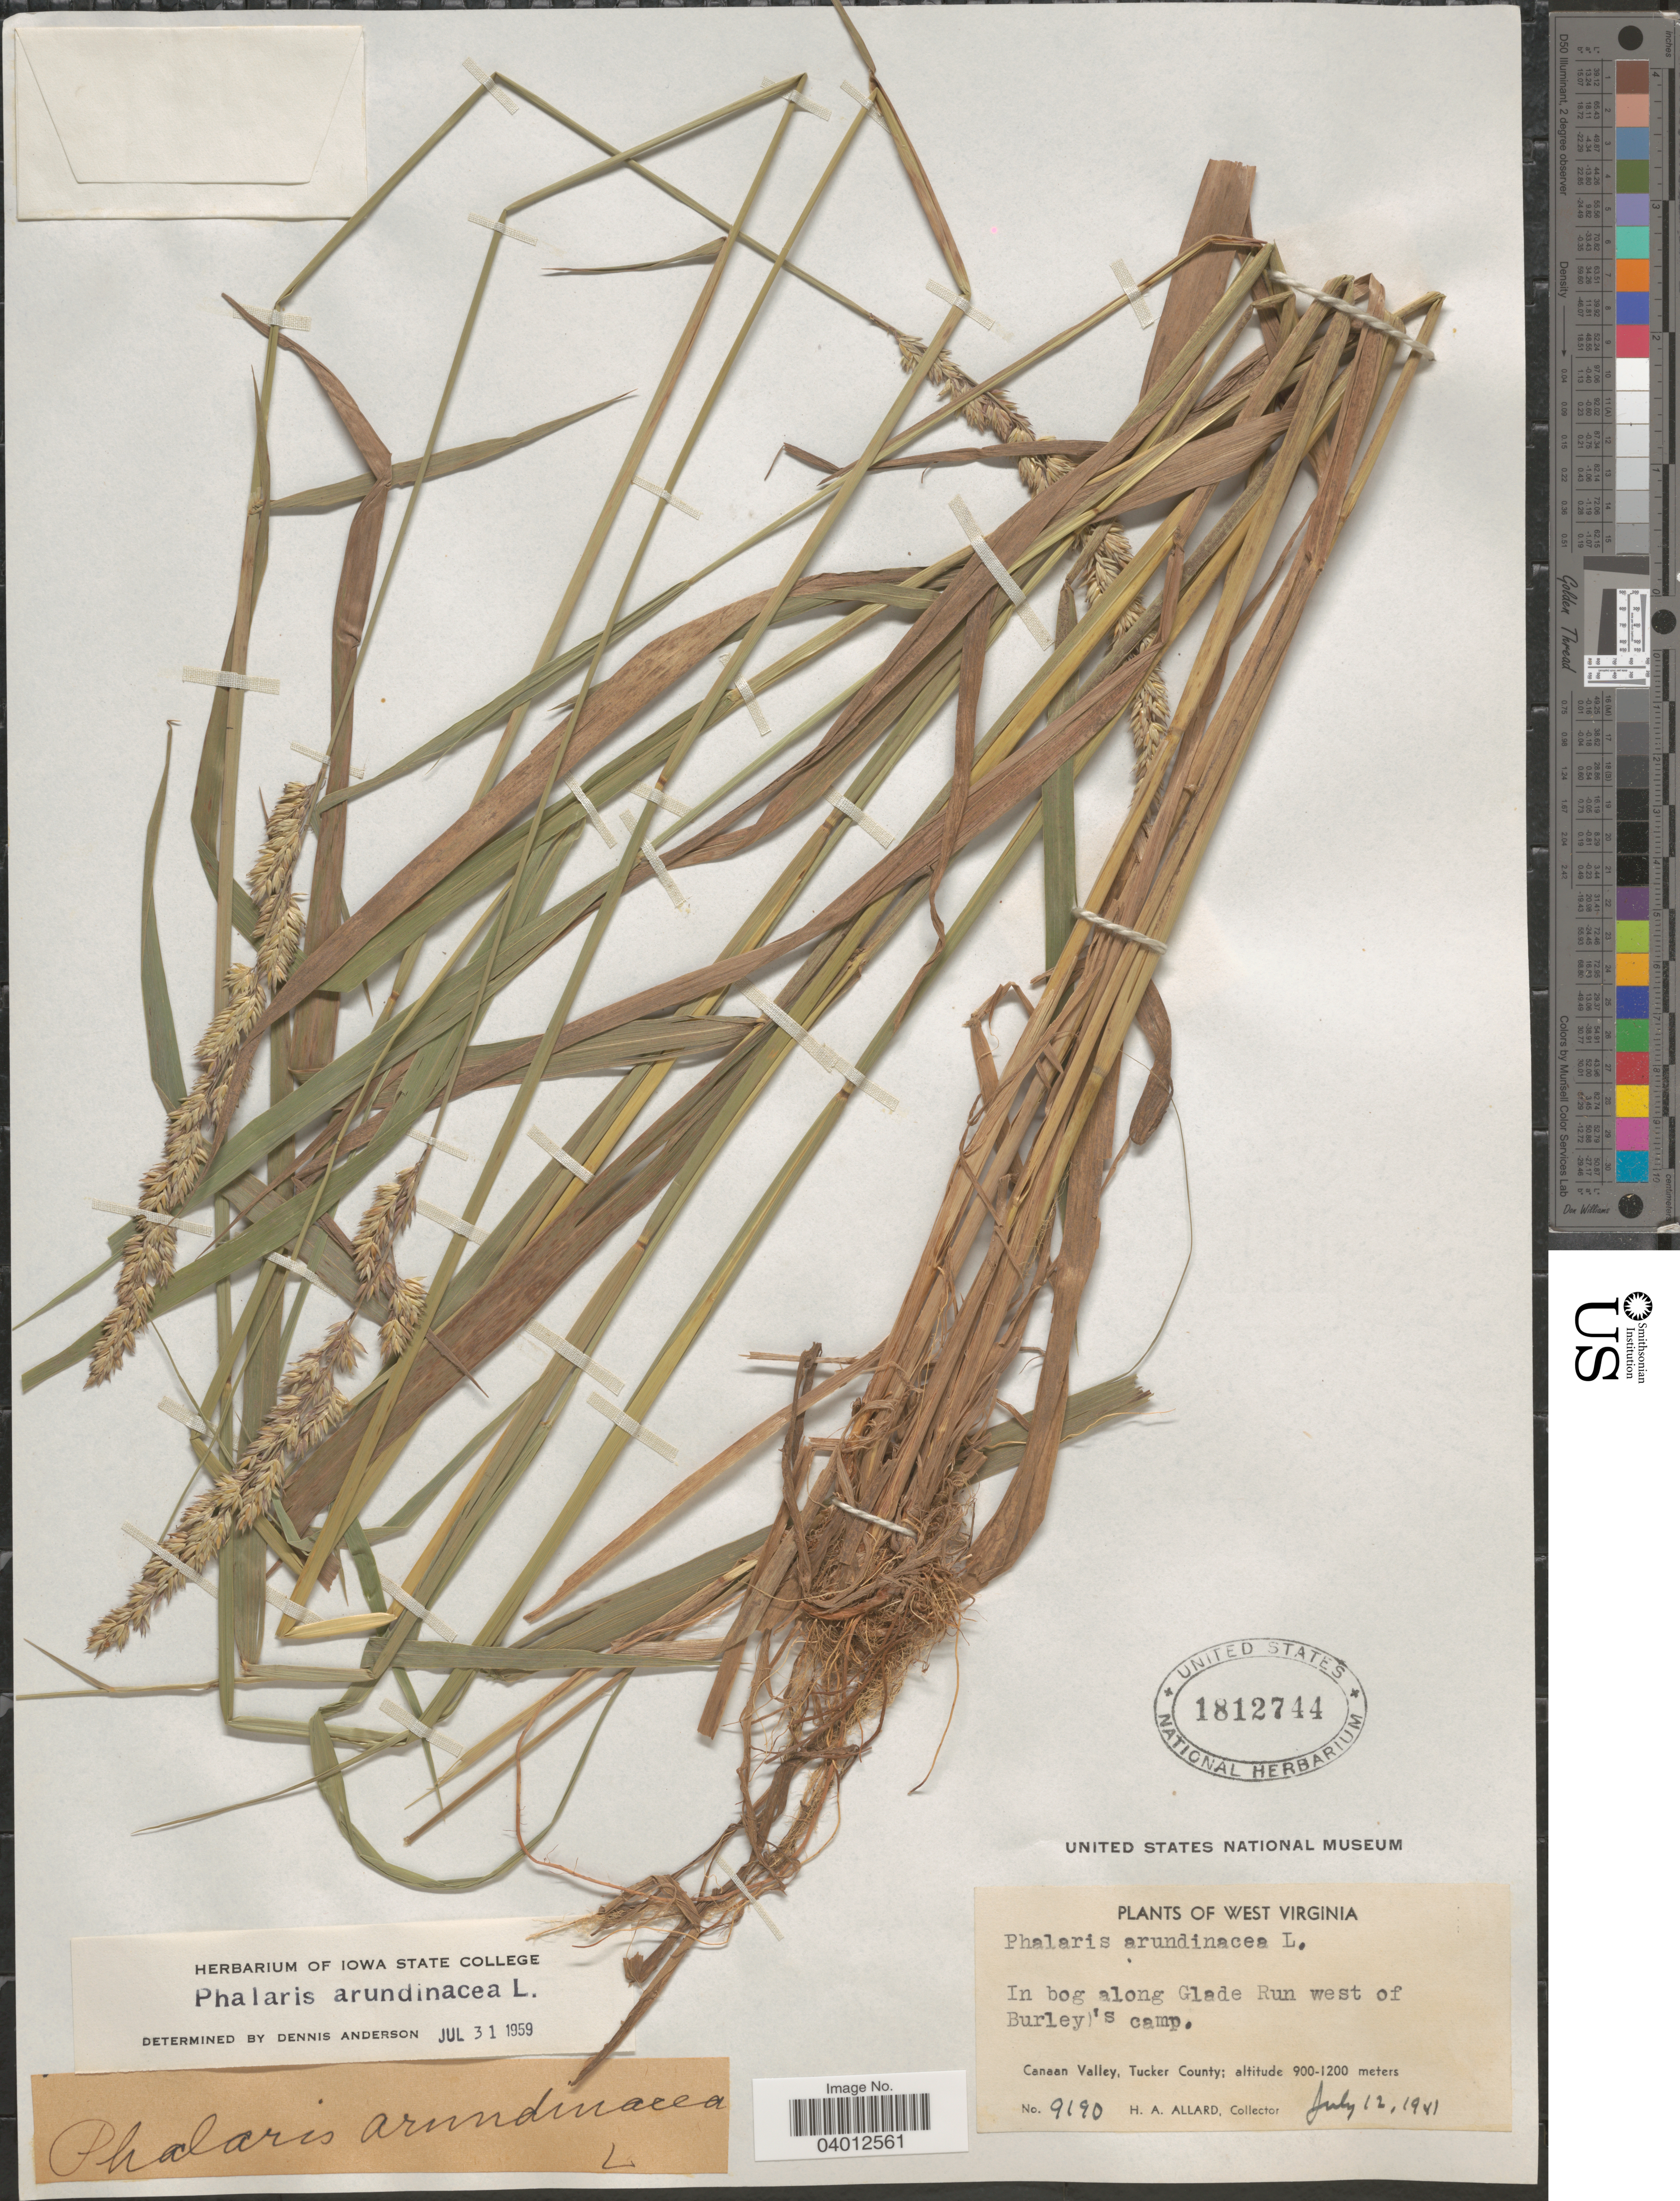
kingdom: Plantae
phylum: Tracheophyta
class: Liliopsida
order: Poales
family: Poaceae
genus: Phalaris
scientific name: Phalaris arundinacea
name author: L.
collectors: H. A. Allard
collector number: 9190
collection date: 1941-07-12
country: United States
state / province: West Virginia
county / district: Tucker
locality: In bog along Glade Run west of Burley's camp. Canaan Valley, Tucker County.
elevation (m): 900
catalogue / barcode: US 1812744